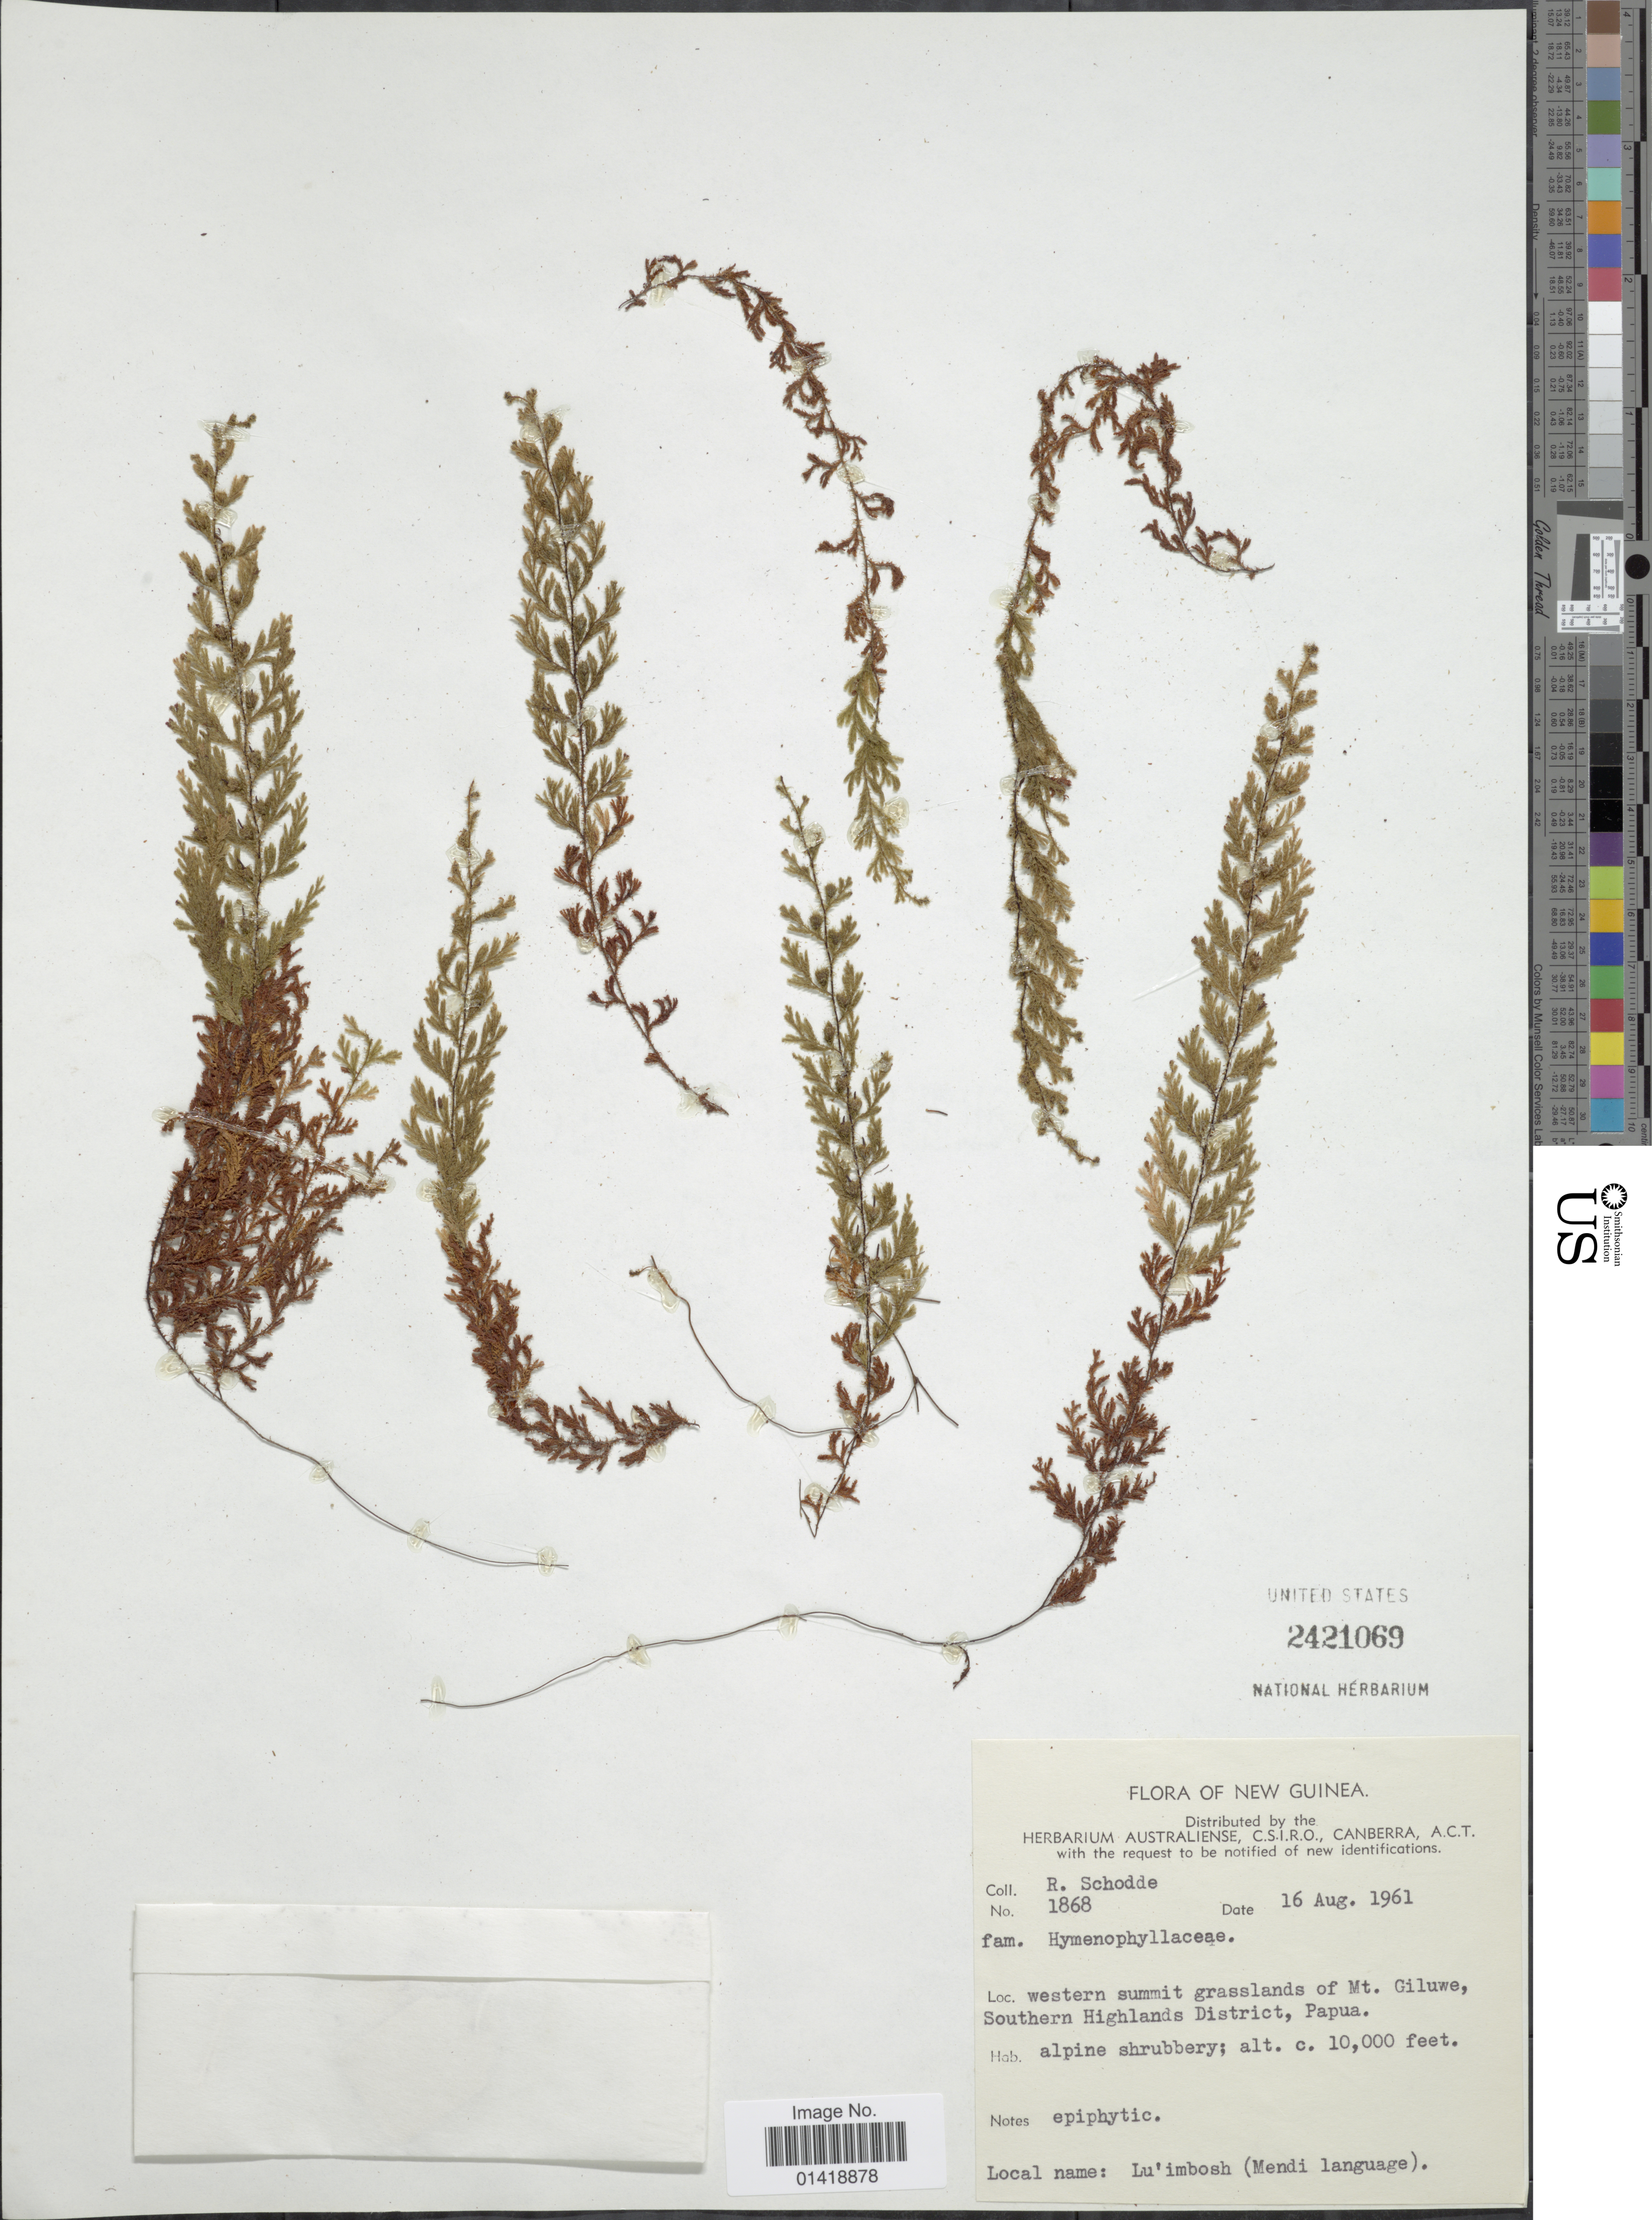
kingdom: Plantae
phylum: Tracheophyta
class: Polypodiopsida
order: Hymenophyllales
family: Hymenophyllaceae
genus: Hymenophyllum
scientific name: Hymenophyllum sp.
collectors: R. Schodde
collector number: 1868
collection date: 1961-08-16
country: Papua New Guinea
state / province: Southern Highlands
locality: Western summit grassland of Mt. Giluwe, Southern Highlands District. Papua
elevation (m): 3048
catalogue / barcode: US 2421069